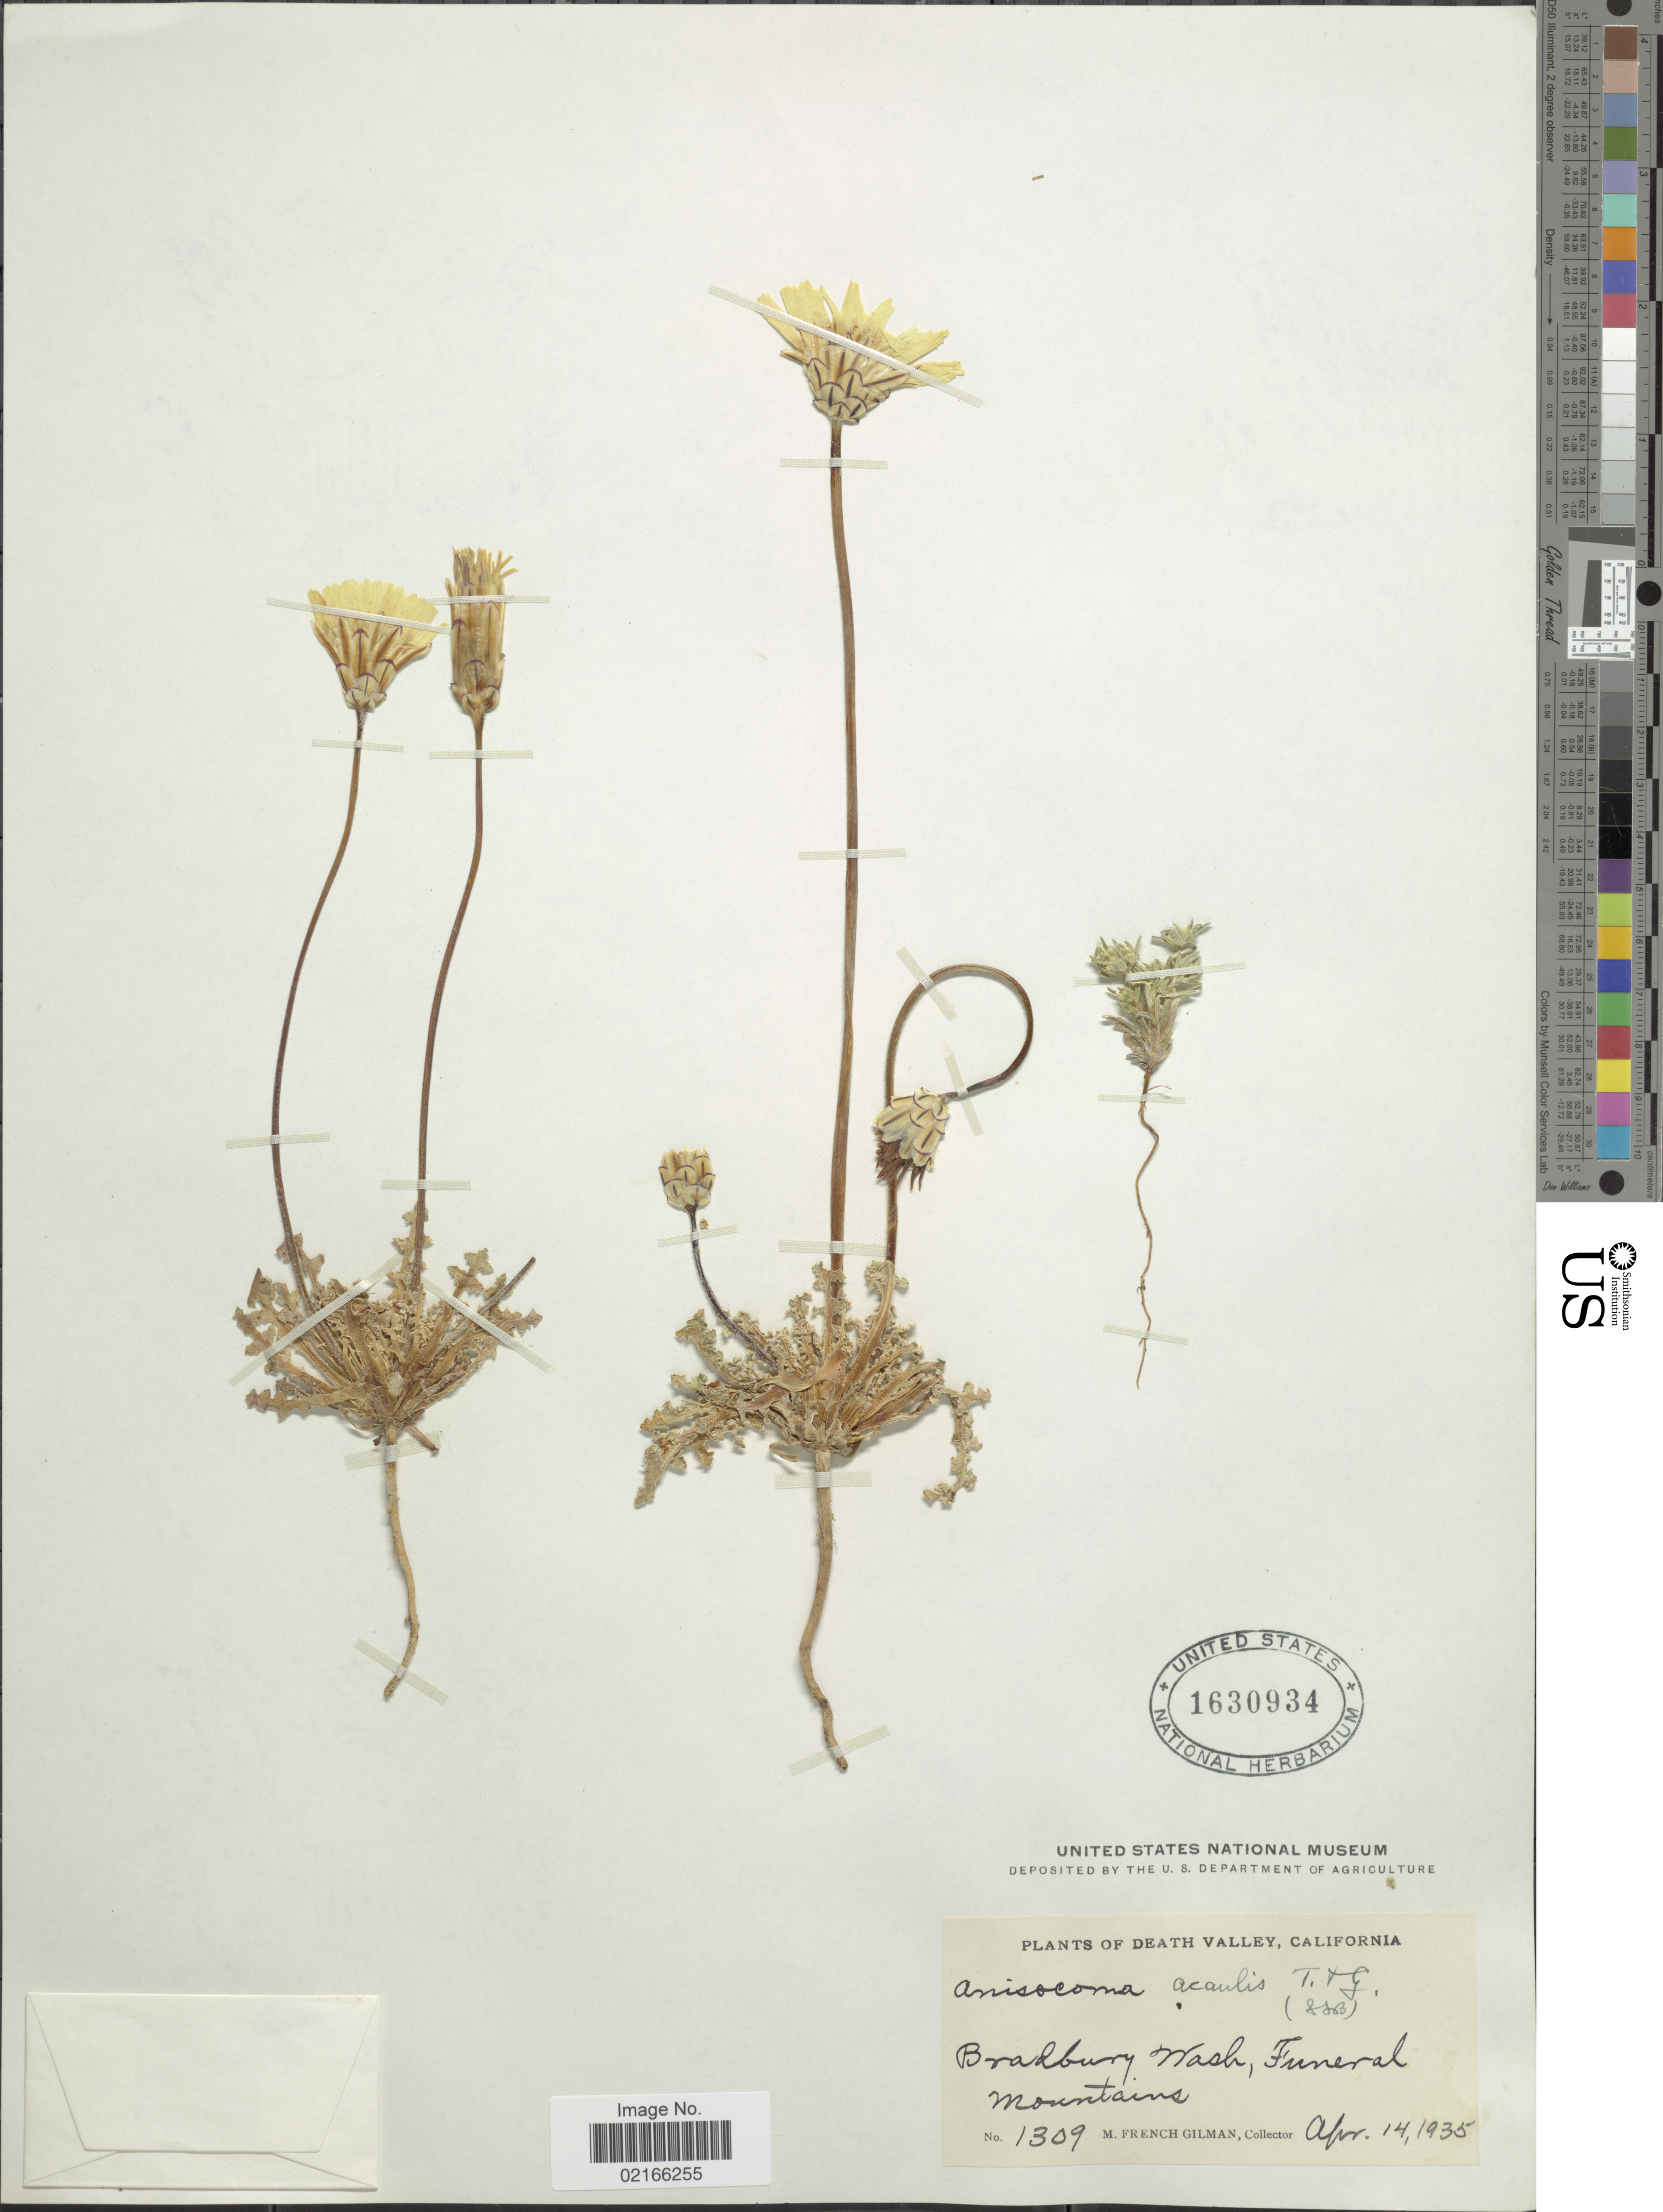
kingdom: Plantae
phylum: Tracheophyta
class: Magnoliopsida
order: Asterales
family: Asteraceae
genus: Anisocoma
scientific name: Anisocoma acaulis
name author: Torr. & A. Gray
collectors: M. F. Gilman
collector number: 1309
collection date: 1935-04-14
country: United States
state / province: California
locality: Death Valley. Bradbury Wash, Funeral Mountains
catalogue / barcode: US 1630934